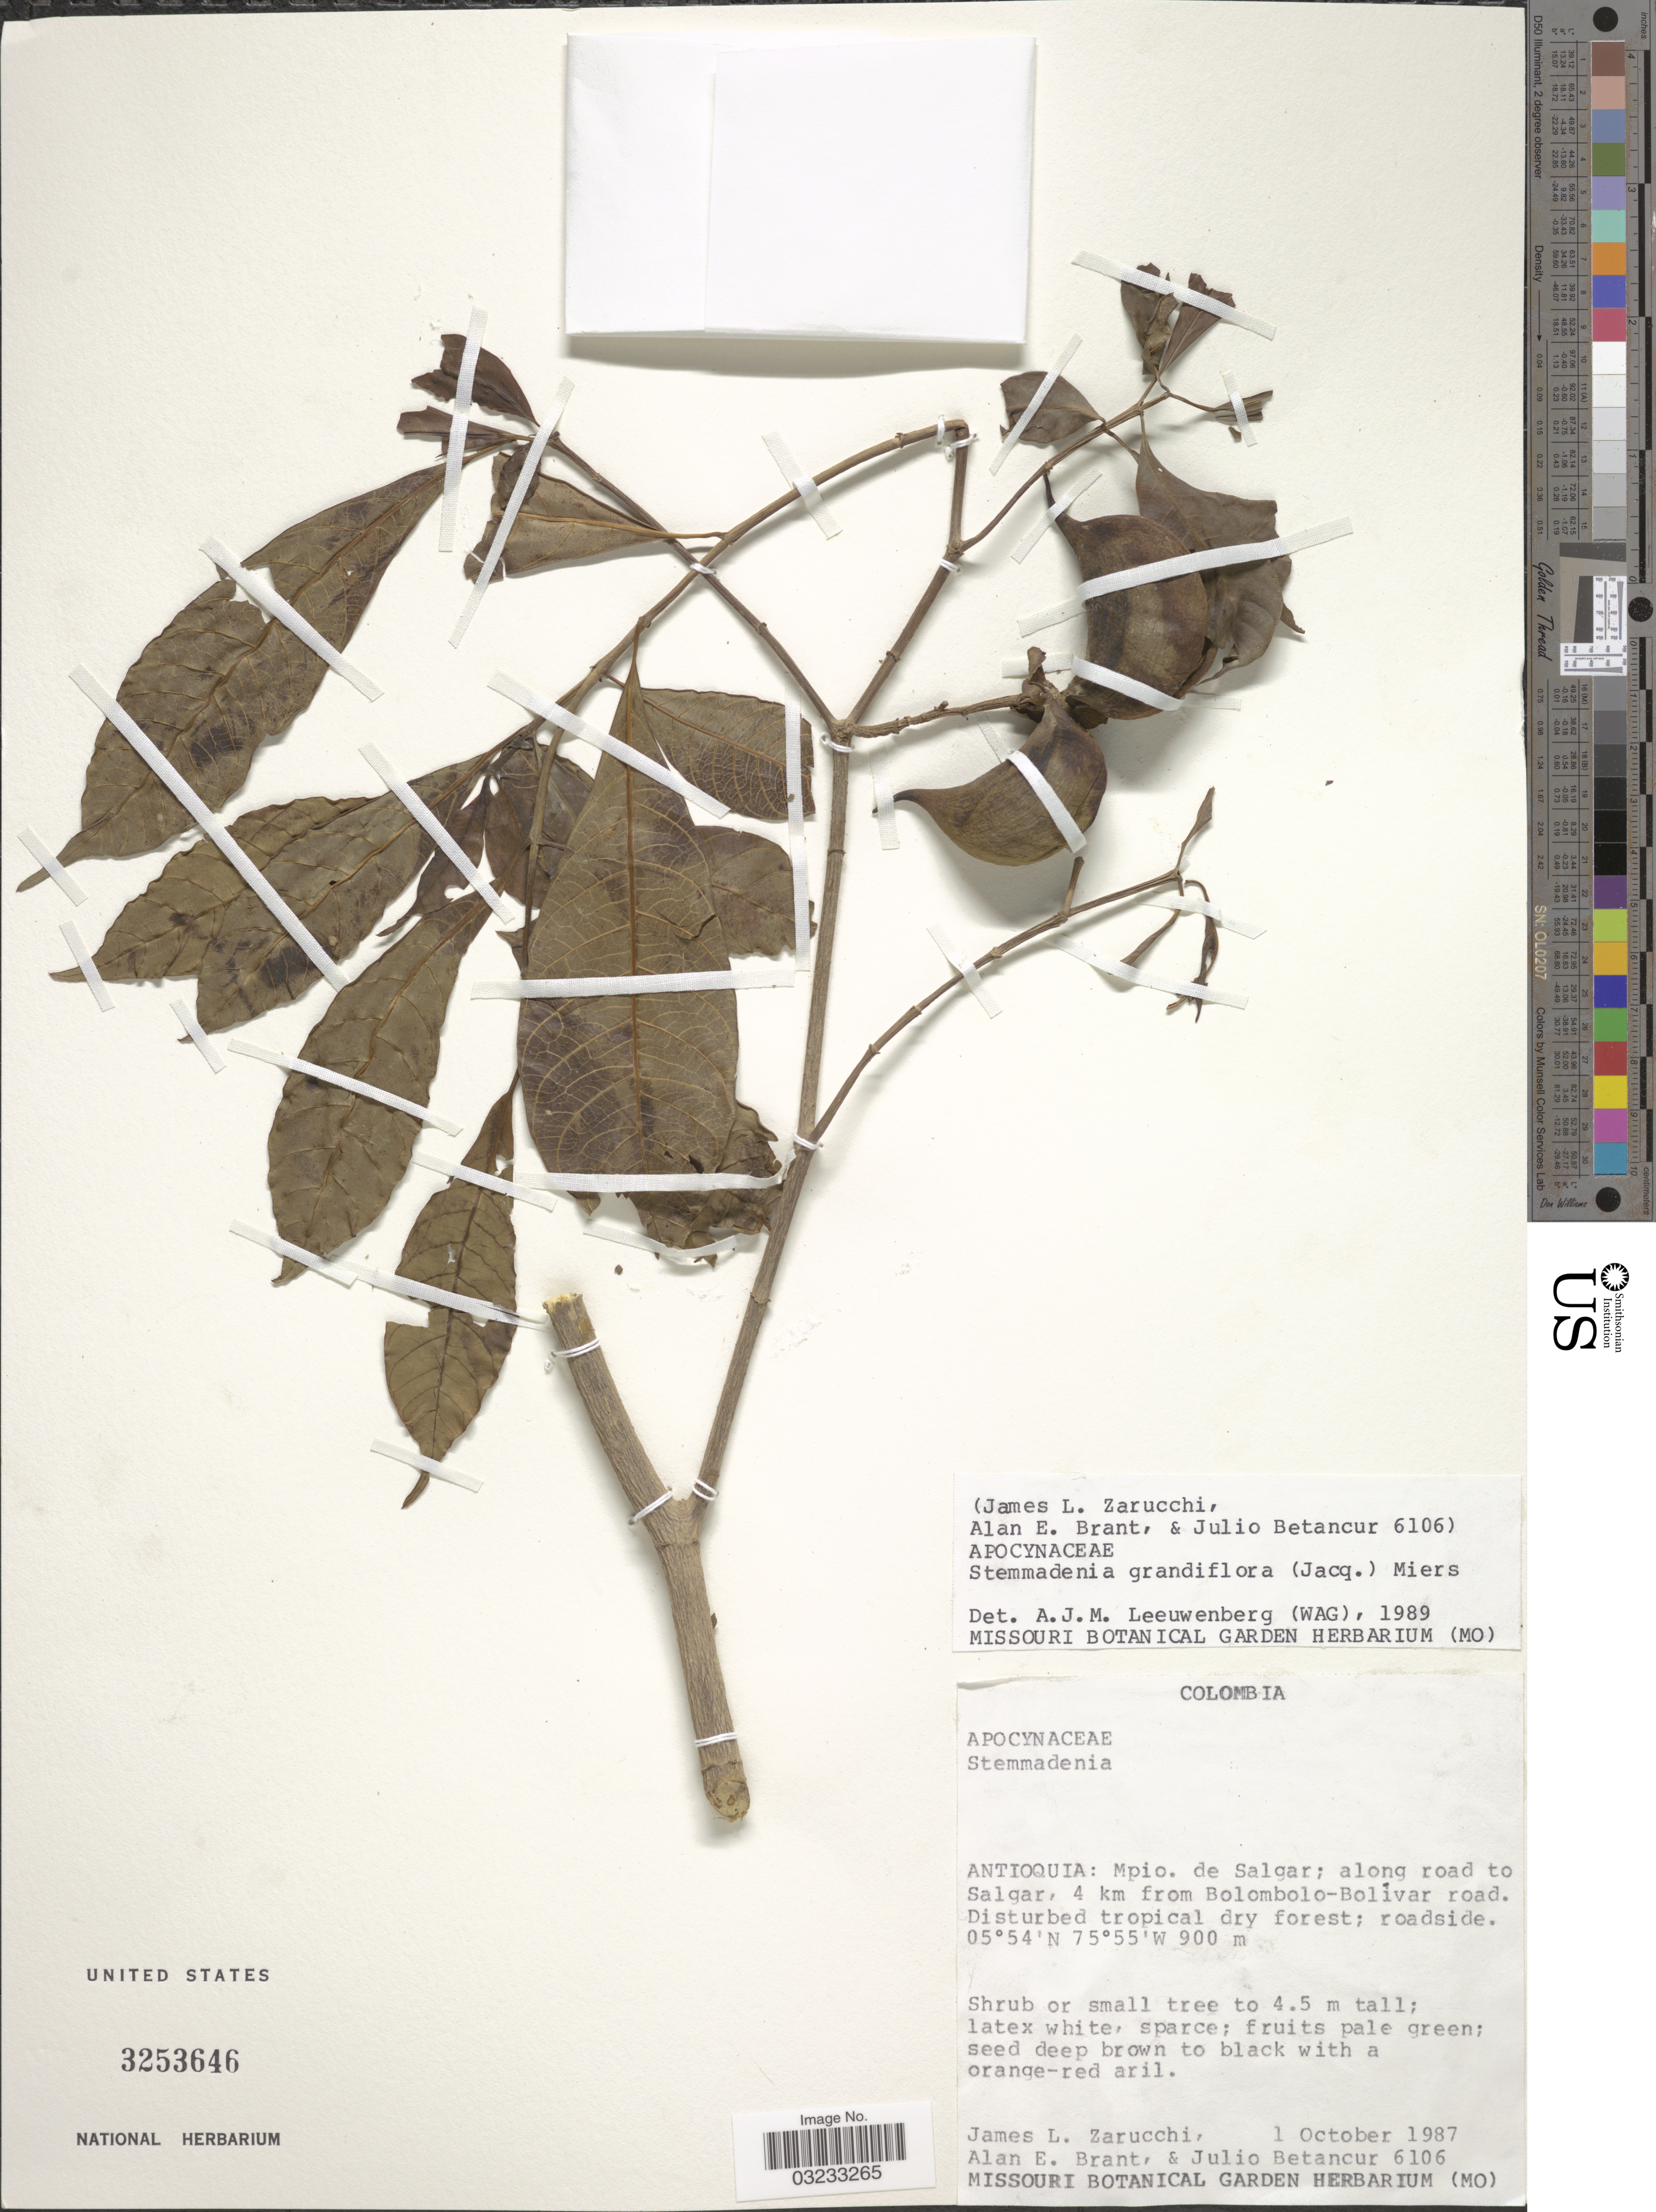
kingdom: Plantae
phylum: Tracheophyta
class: Magnoliopsida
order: Gentianales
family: Apocynaceae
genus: Stemmadenia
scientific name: Stemmadenia grandiflora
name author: (Jacq.) Miers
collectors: J. L. Zarucchi, A. Brant & J. Betancur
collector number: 6106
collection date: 1987-10-01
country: Colombia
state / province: Antioquia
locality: Mpio. de Salgar; along road to Salgar, 4 km from Bolombolo-Bolívar road.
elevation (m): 900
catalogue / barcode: US 3253646